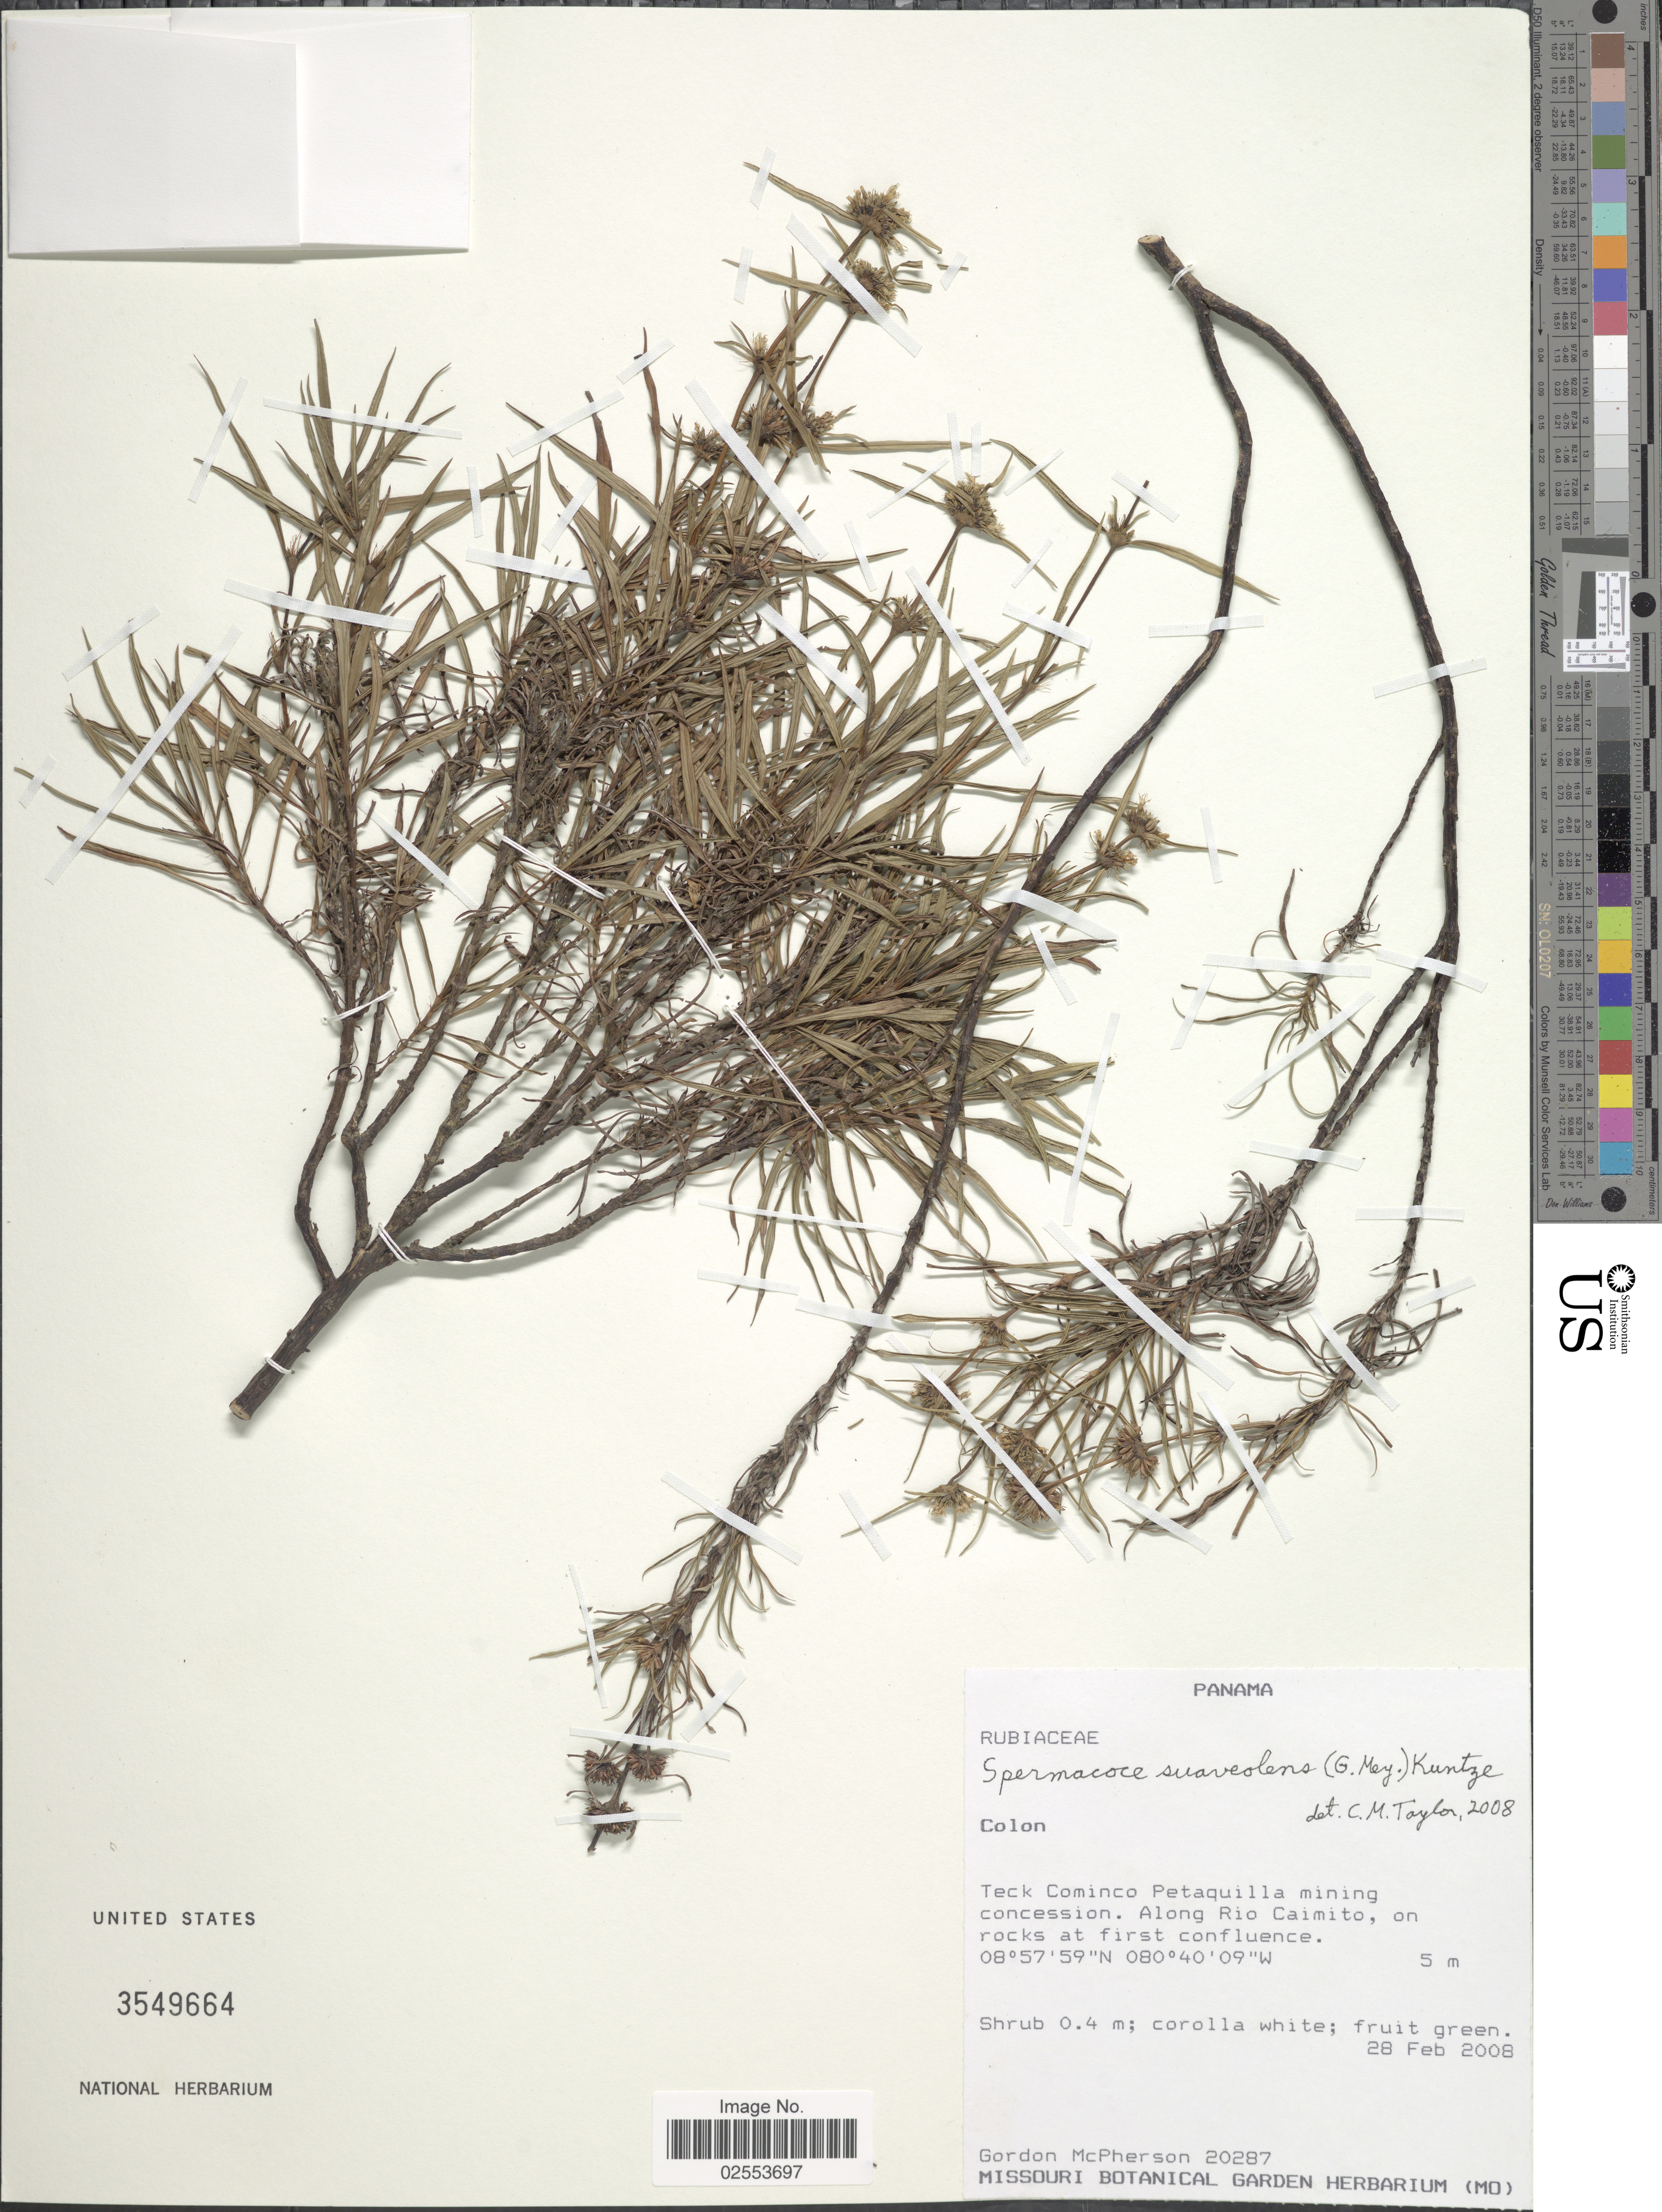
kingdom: Plantae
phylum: Tracheophyta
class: Magnoliopsida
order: Gentianales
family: Rubiaceae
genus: Spermacoce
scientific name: Spermacoce suaveolens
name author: (G. Mey.) Kuntze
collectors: G. D. McPherson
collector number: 20287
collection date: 2008-02-28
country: Panama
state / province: Colón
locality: Teck Cominco Petaquilla mining concession, along Rio Caimito, on rocks at first confluence.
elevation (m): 5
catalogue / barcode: US 3549664